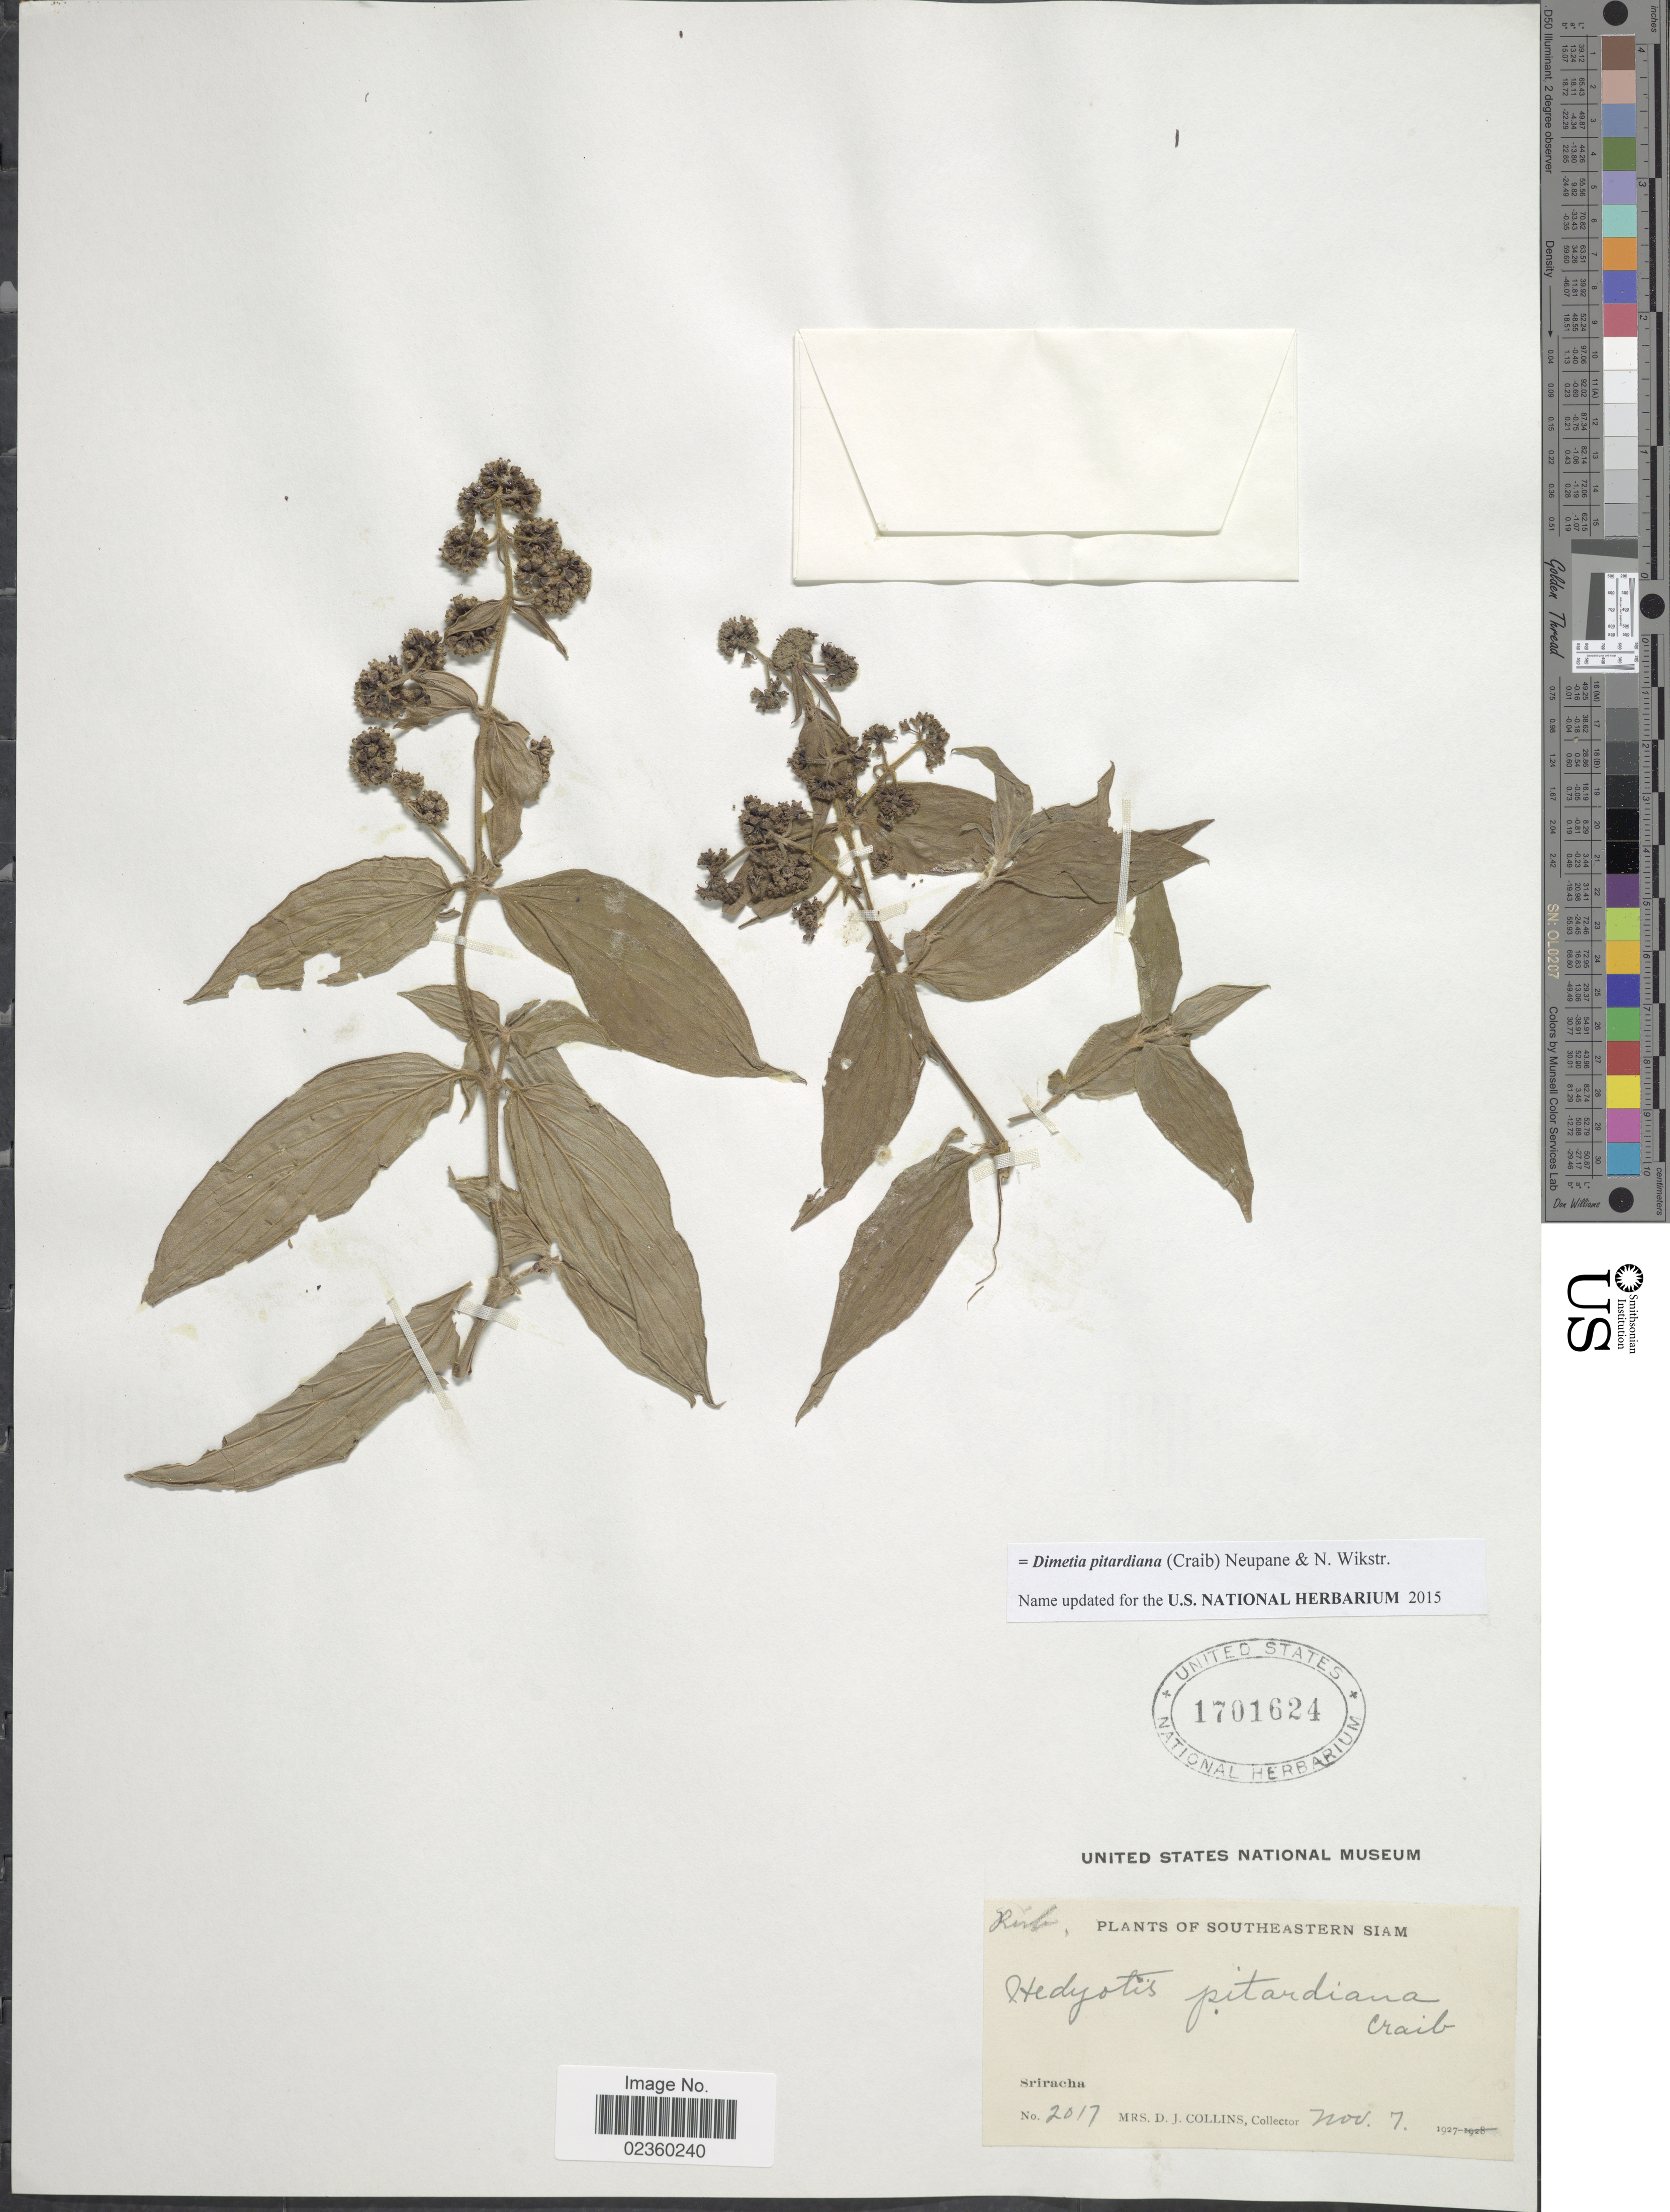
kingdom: Plantae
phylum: Tracheophyta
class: Magnoliopsida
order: Gentianales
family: Rubiaceae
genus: Dimetia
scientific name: Dimetia pitardiana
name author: Neupane & N. Wikstr.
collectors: Mrs. D. J. Collins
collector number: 2017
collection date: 1927-11-07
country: Thailand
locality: Southeastern Siam, Sriracha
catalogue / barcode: US 1701624